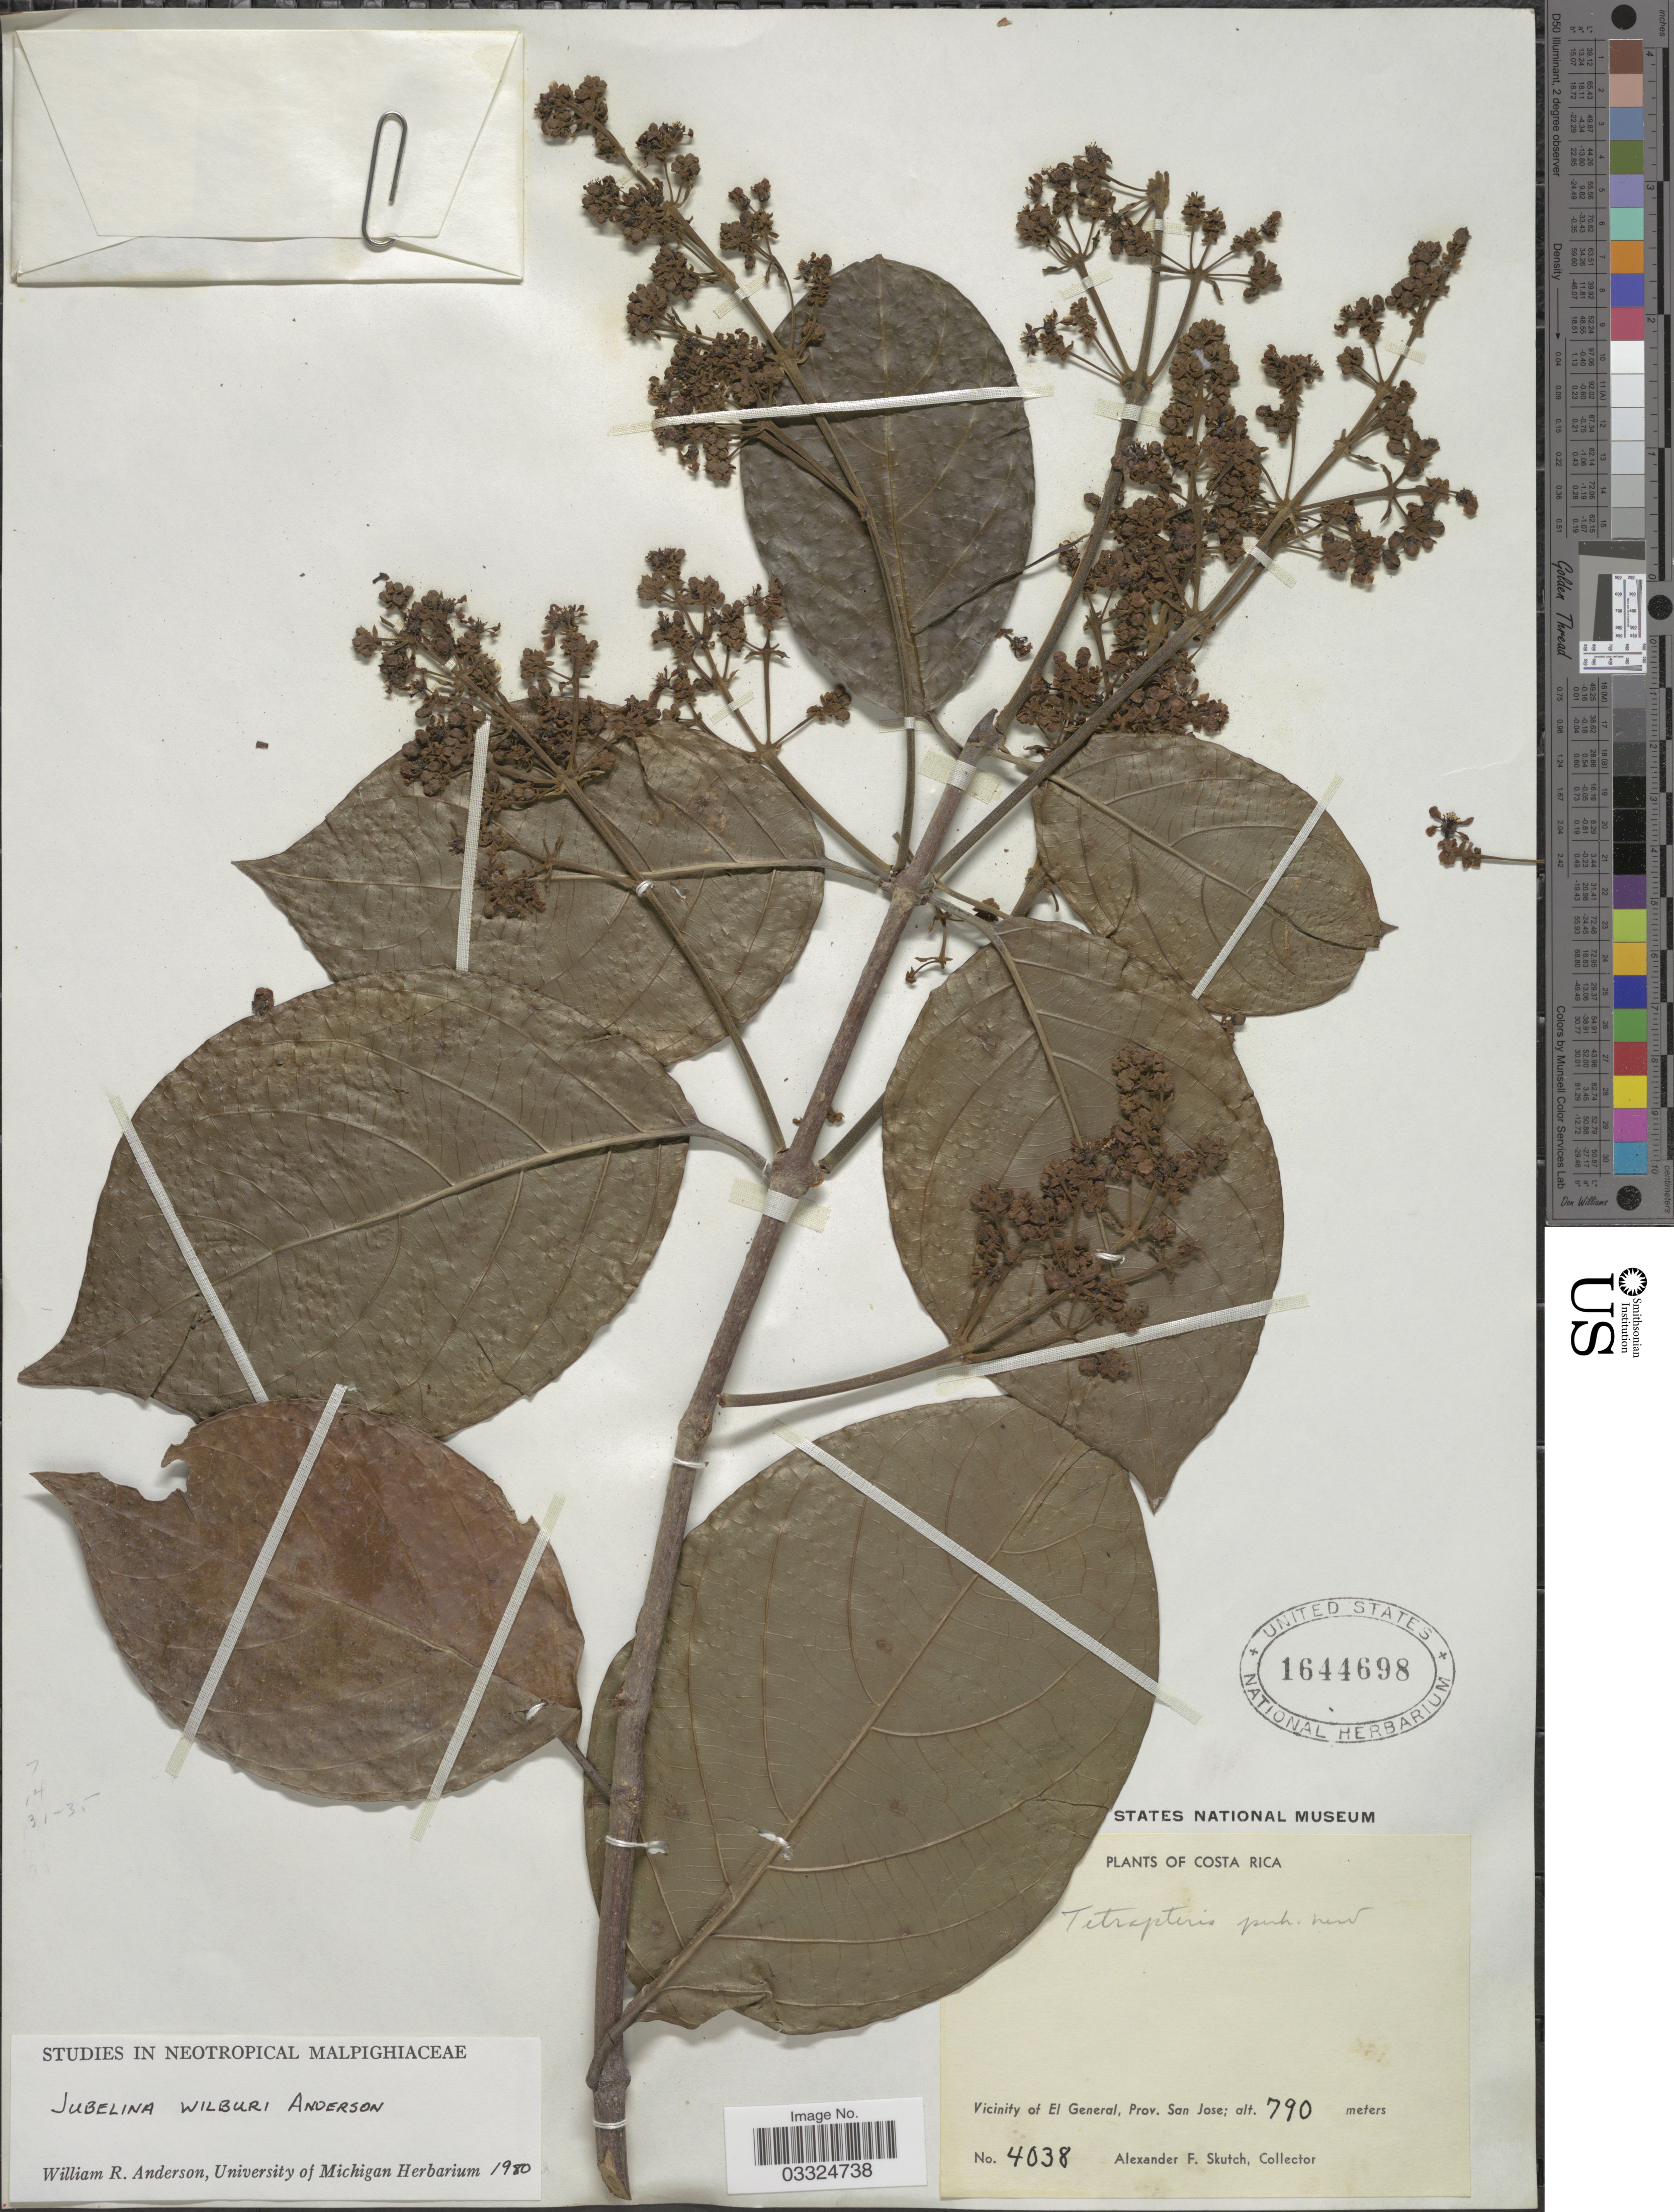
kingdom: Plantae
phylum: Tracheophyta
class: Magnoliopsida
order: Malpighiales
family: Malpighiaceae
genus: Jubelina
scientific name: Jubelina wilburii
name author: W.R. Anderson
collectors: A. F. Skutch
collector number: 4038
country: Costa Rica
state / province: San José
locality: Vicinity of El General.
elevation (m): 790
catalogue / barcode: US 1644698